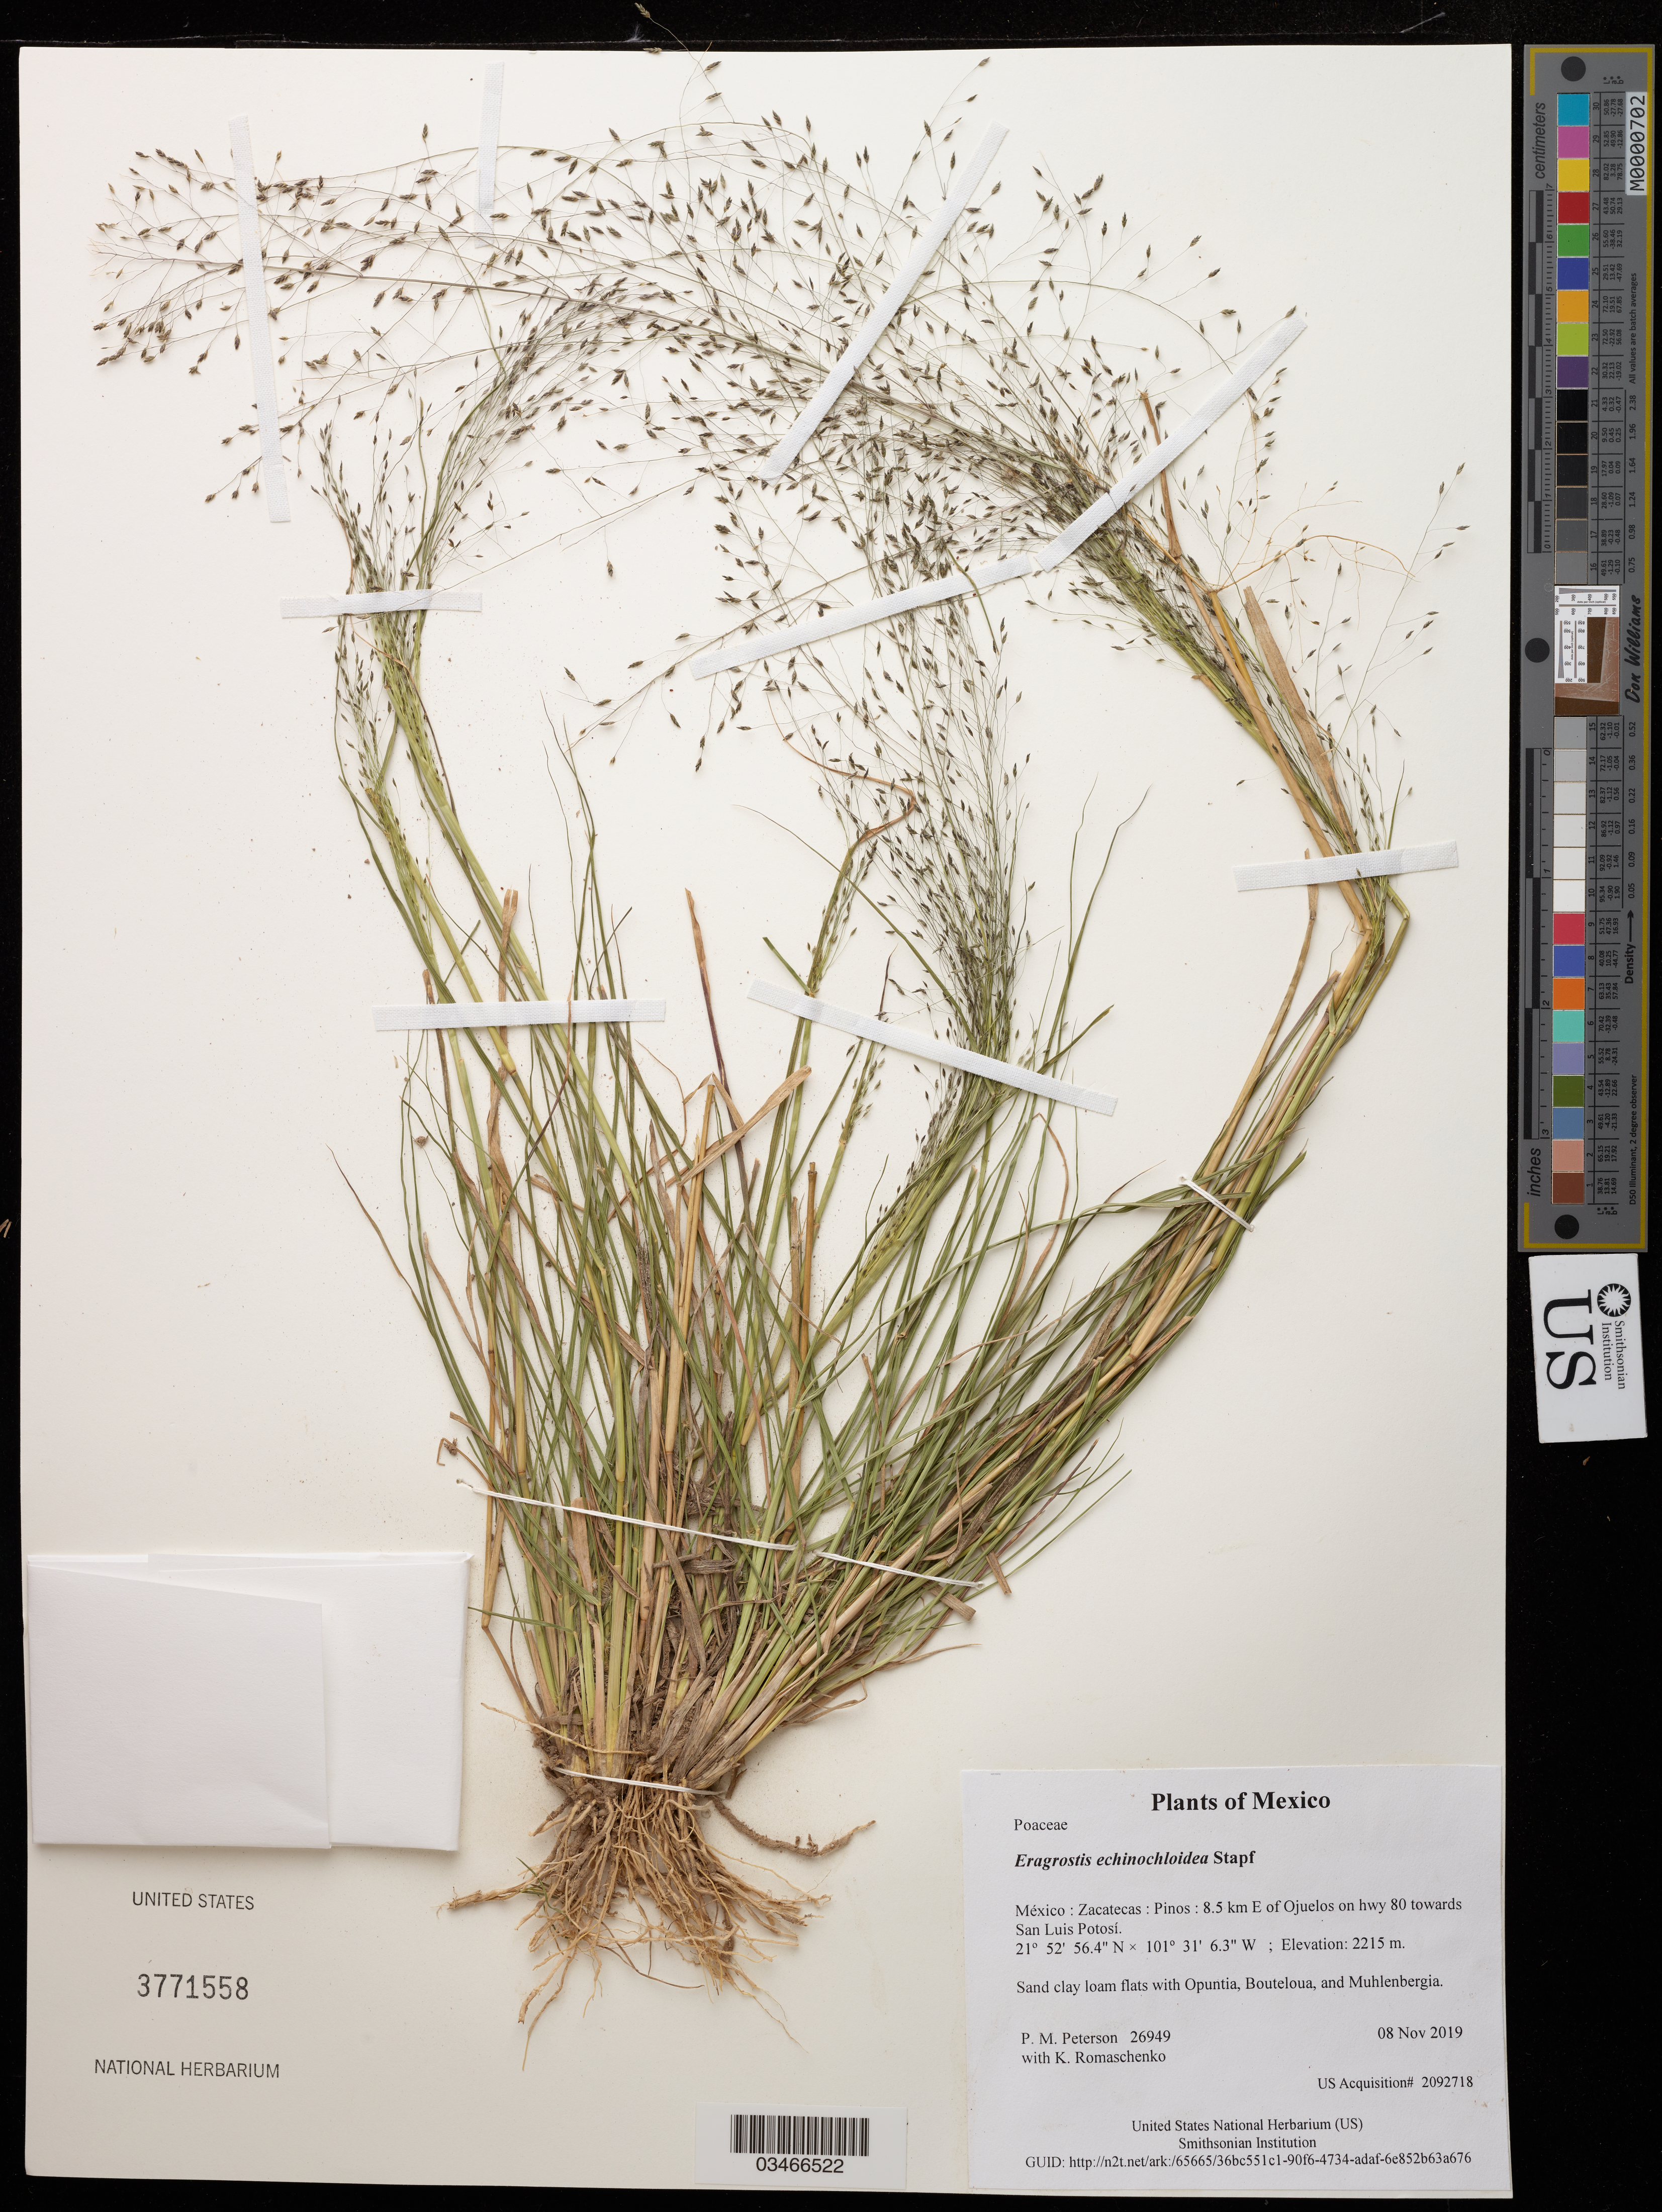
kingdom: Plantae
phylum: Tracheophyta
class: Liliopsida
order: Poales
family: Poaceae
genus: Eragrostis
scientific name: Eragrostis echinochloidea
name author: Stapf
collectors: P. M. Peterson & K. Romaschenko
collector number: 26949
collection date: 2019-11-19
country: México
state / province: México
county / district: Toluca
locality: Nevado de Toluca National Park, NE slopes of Nevado de Toluca, on walking path to Lago La Luna and Lago del Sol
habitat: Sand clay loam flats with Opuntia, Bouteloua, and Muhlenbergia.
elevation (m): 1263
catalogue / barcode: US 3771558